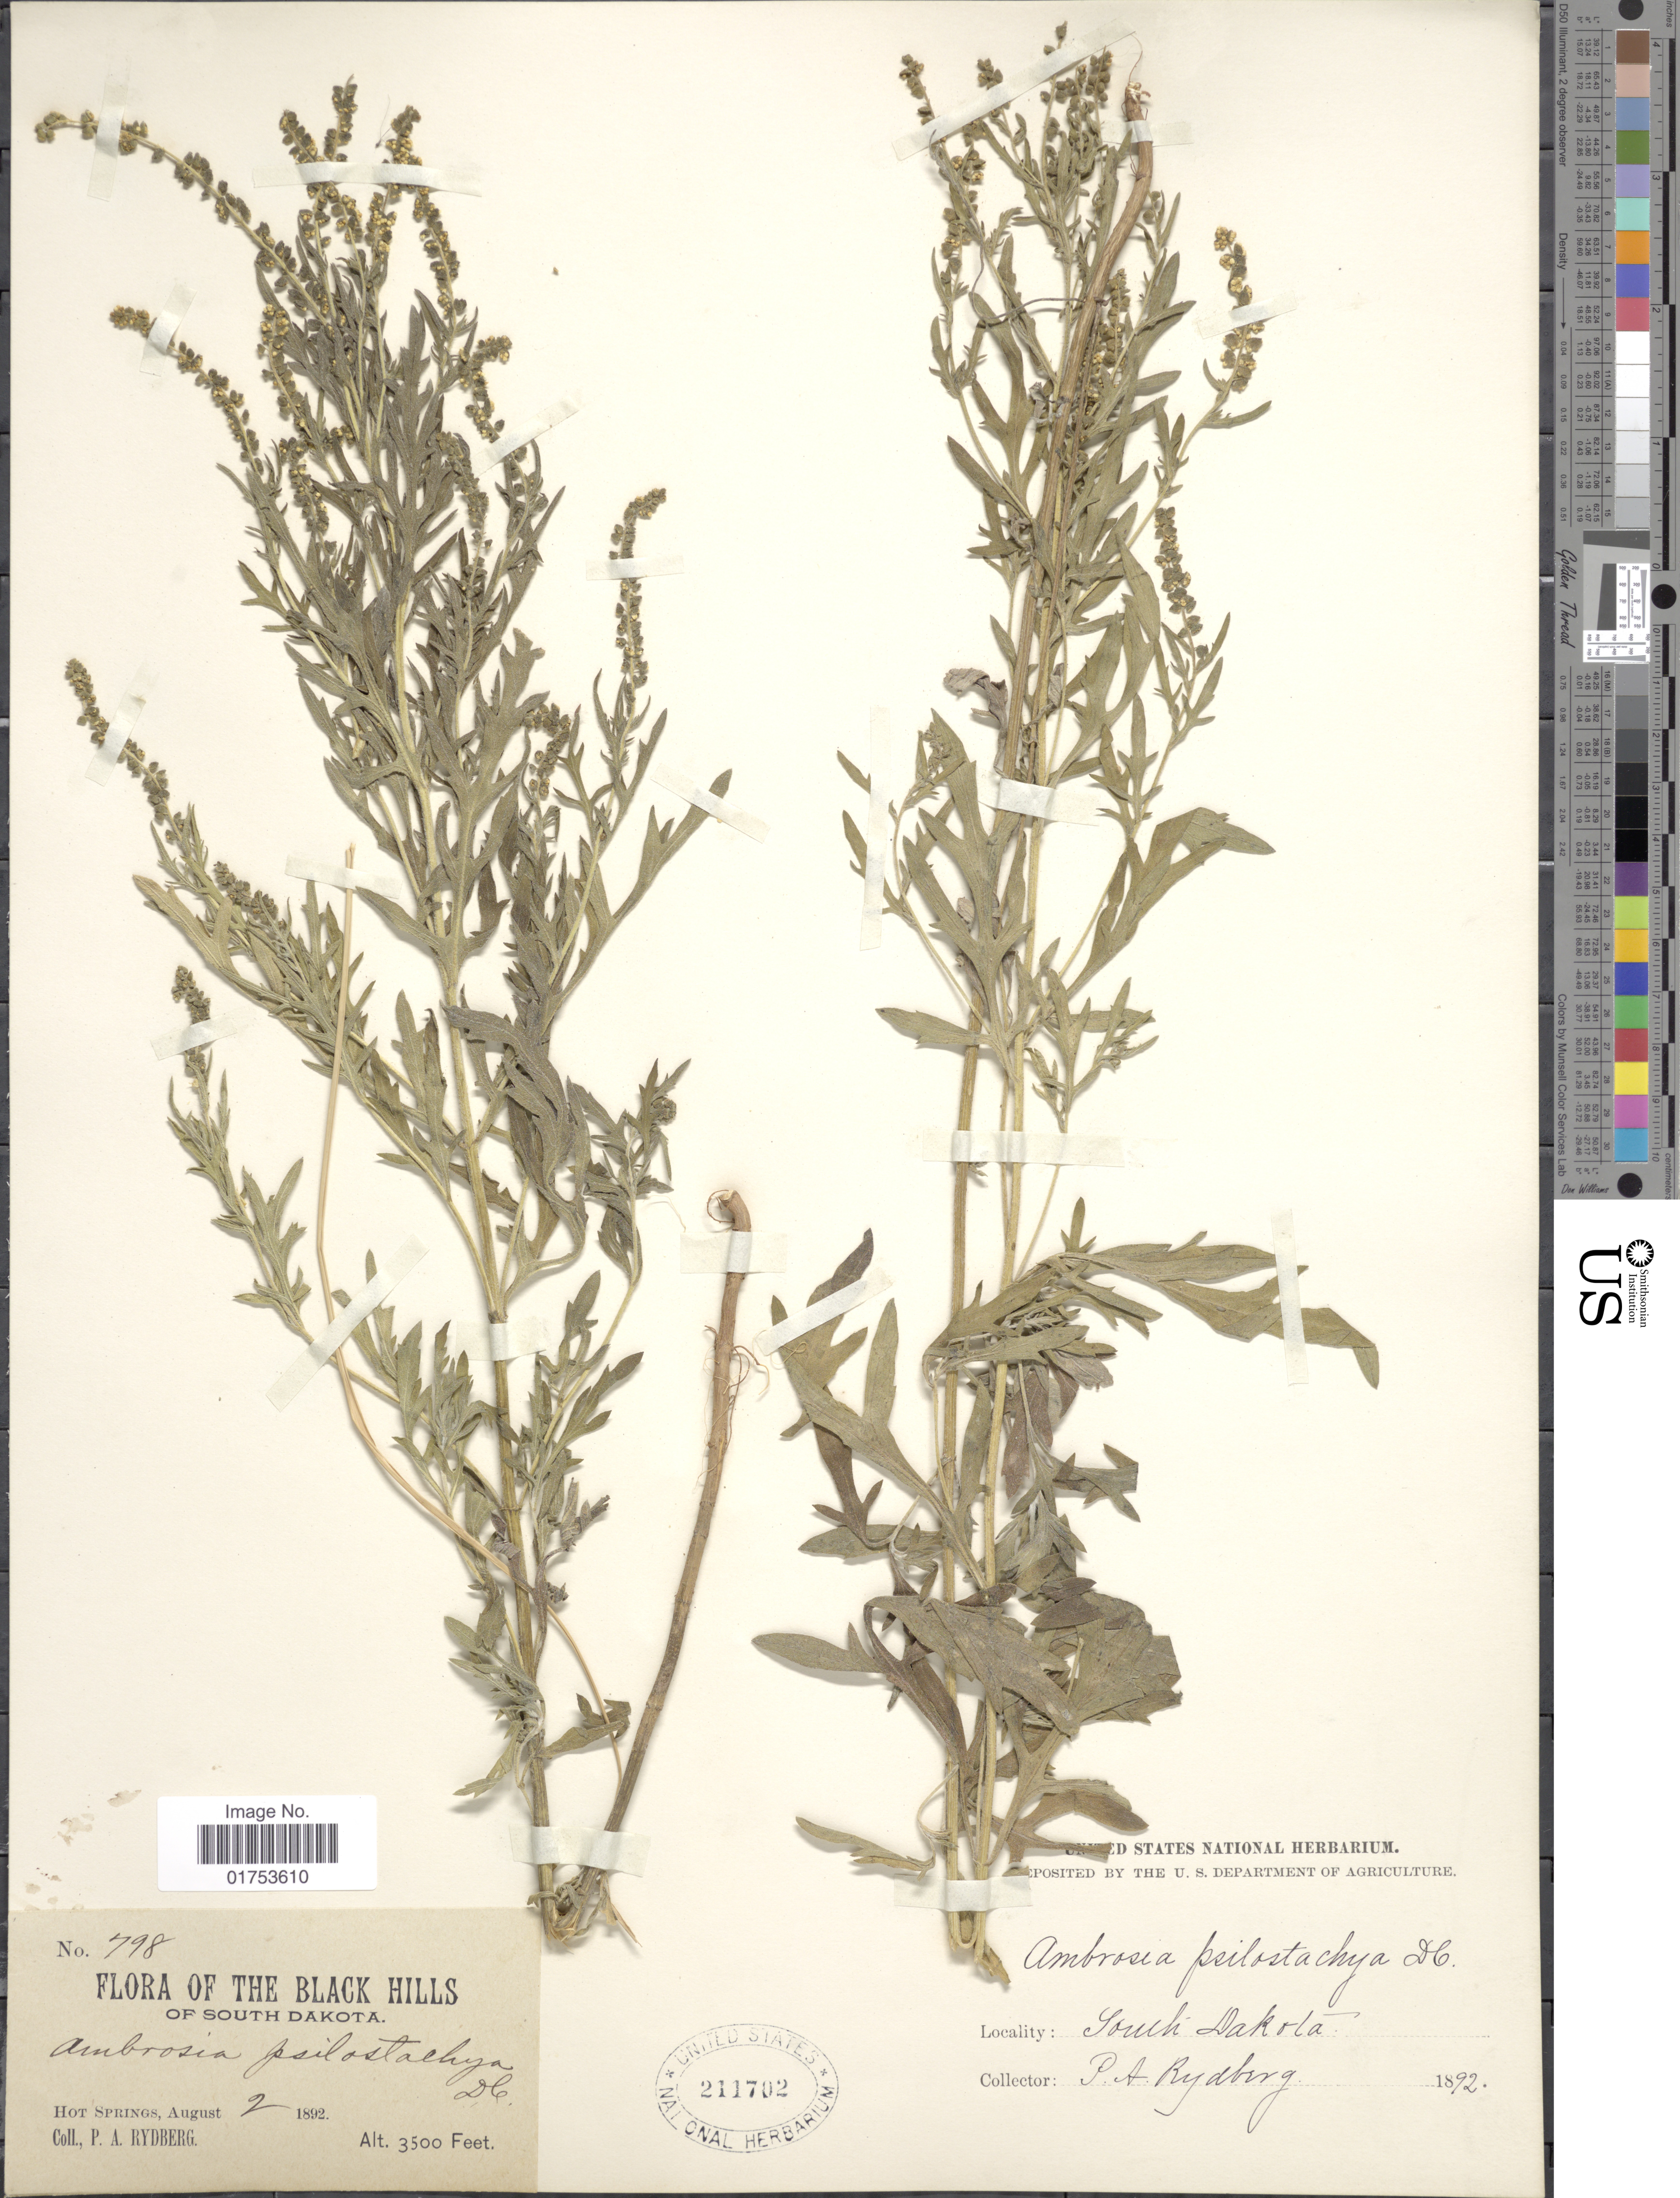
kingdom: Plantae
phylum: Tracheophyta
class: Magnoliopsida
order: Asterales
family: Asteraceae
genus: Ambrosia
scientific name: Ambrosia psilostachya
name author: DC.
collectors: P. A. Rydberg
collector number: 798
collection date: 1892-08-02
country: United States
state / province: South Dakota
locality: The Black Hills, Hot Springs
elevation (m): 1067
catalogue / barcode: US 211702